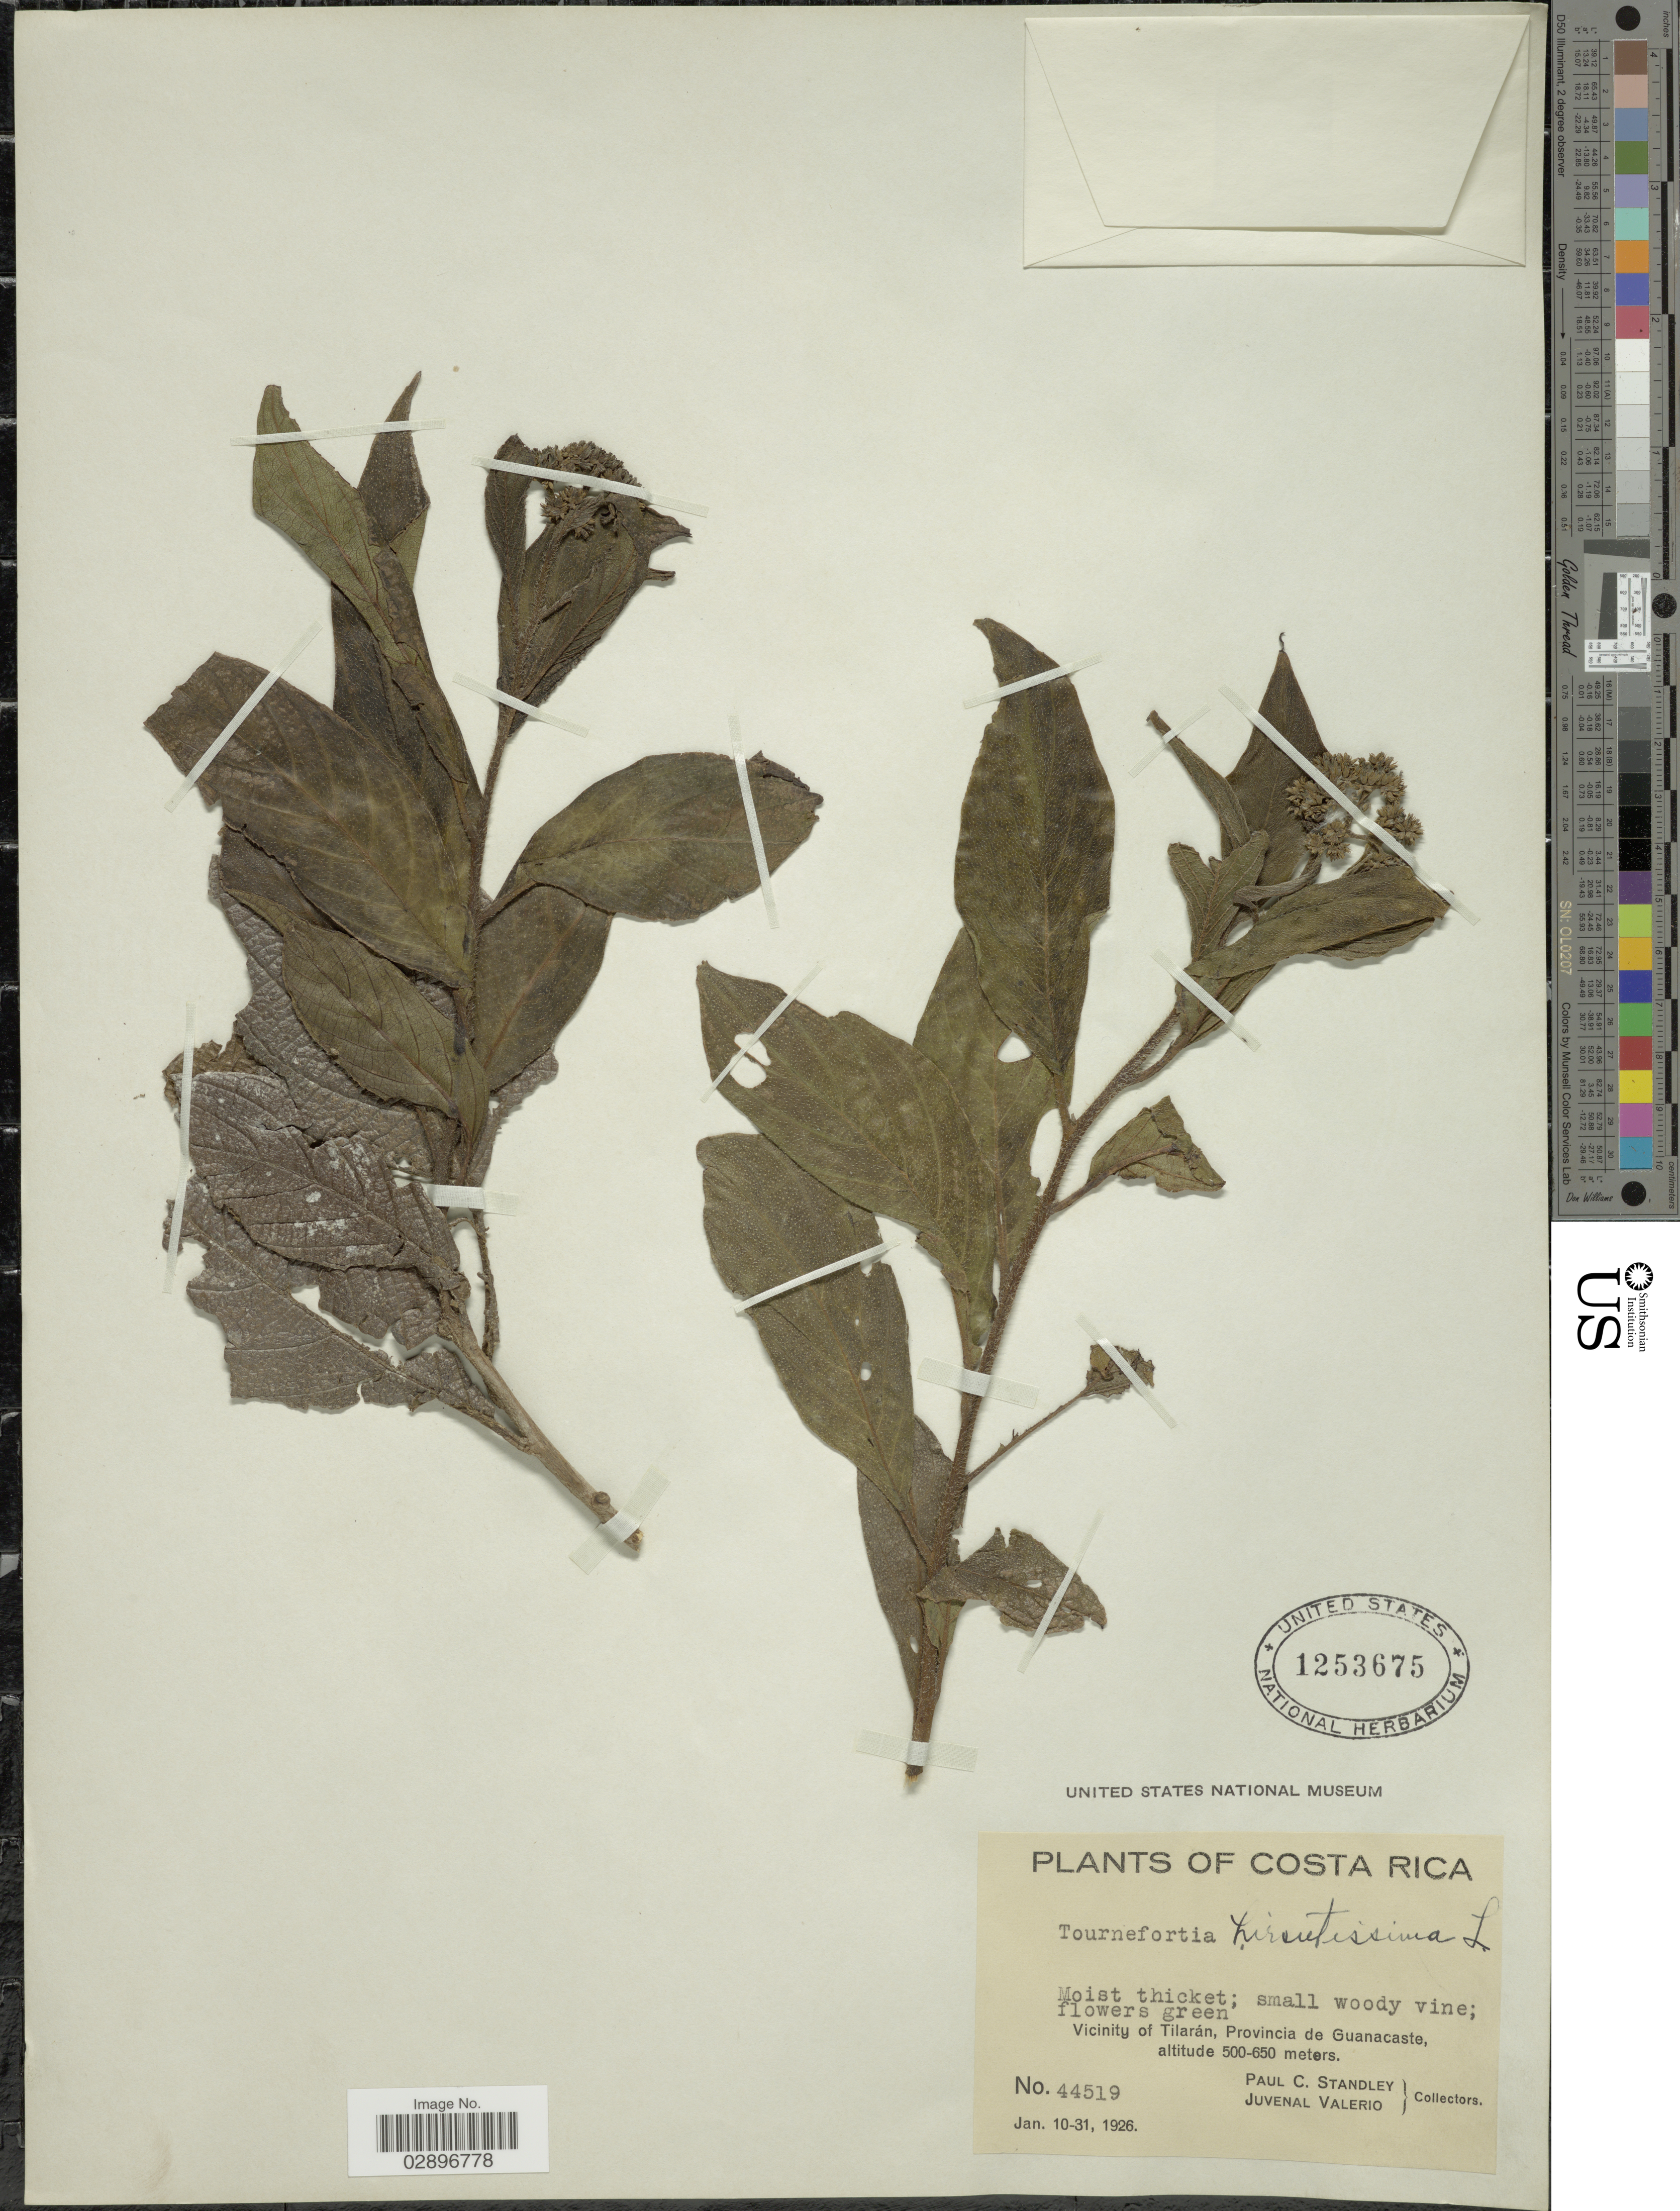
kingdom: Plantae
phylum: Tracheophyta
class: Magnoliopsida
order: Boraginales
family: Heliotropiaceae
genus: Tournefortia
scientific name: Tournefortia hirsutissima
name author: L.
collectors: P. C. Standley & J. Valerio R.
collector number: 44519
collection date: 1926-01-10/1926-01-31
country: Costa Rica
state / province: Guanacaste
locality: Vicinity of Tilarán.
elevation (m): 500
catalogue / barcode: US 1253675